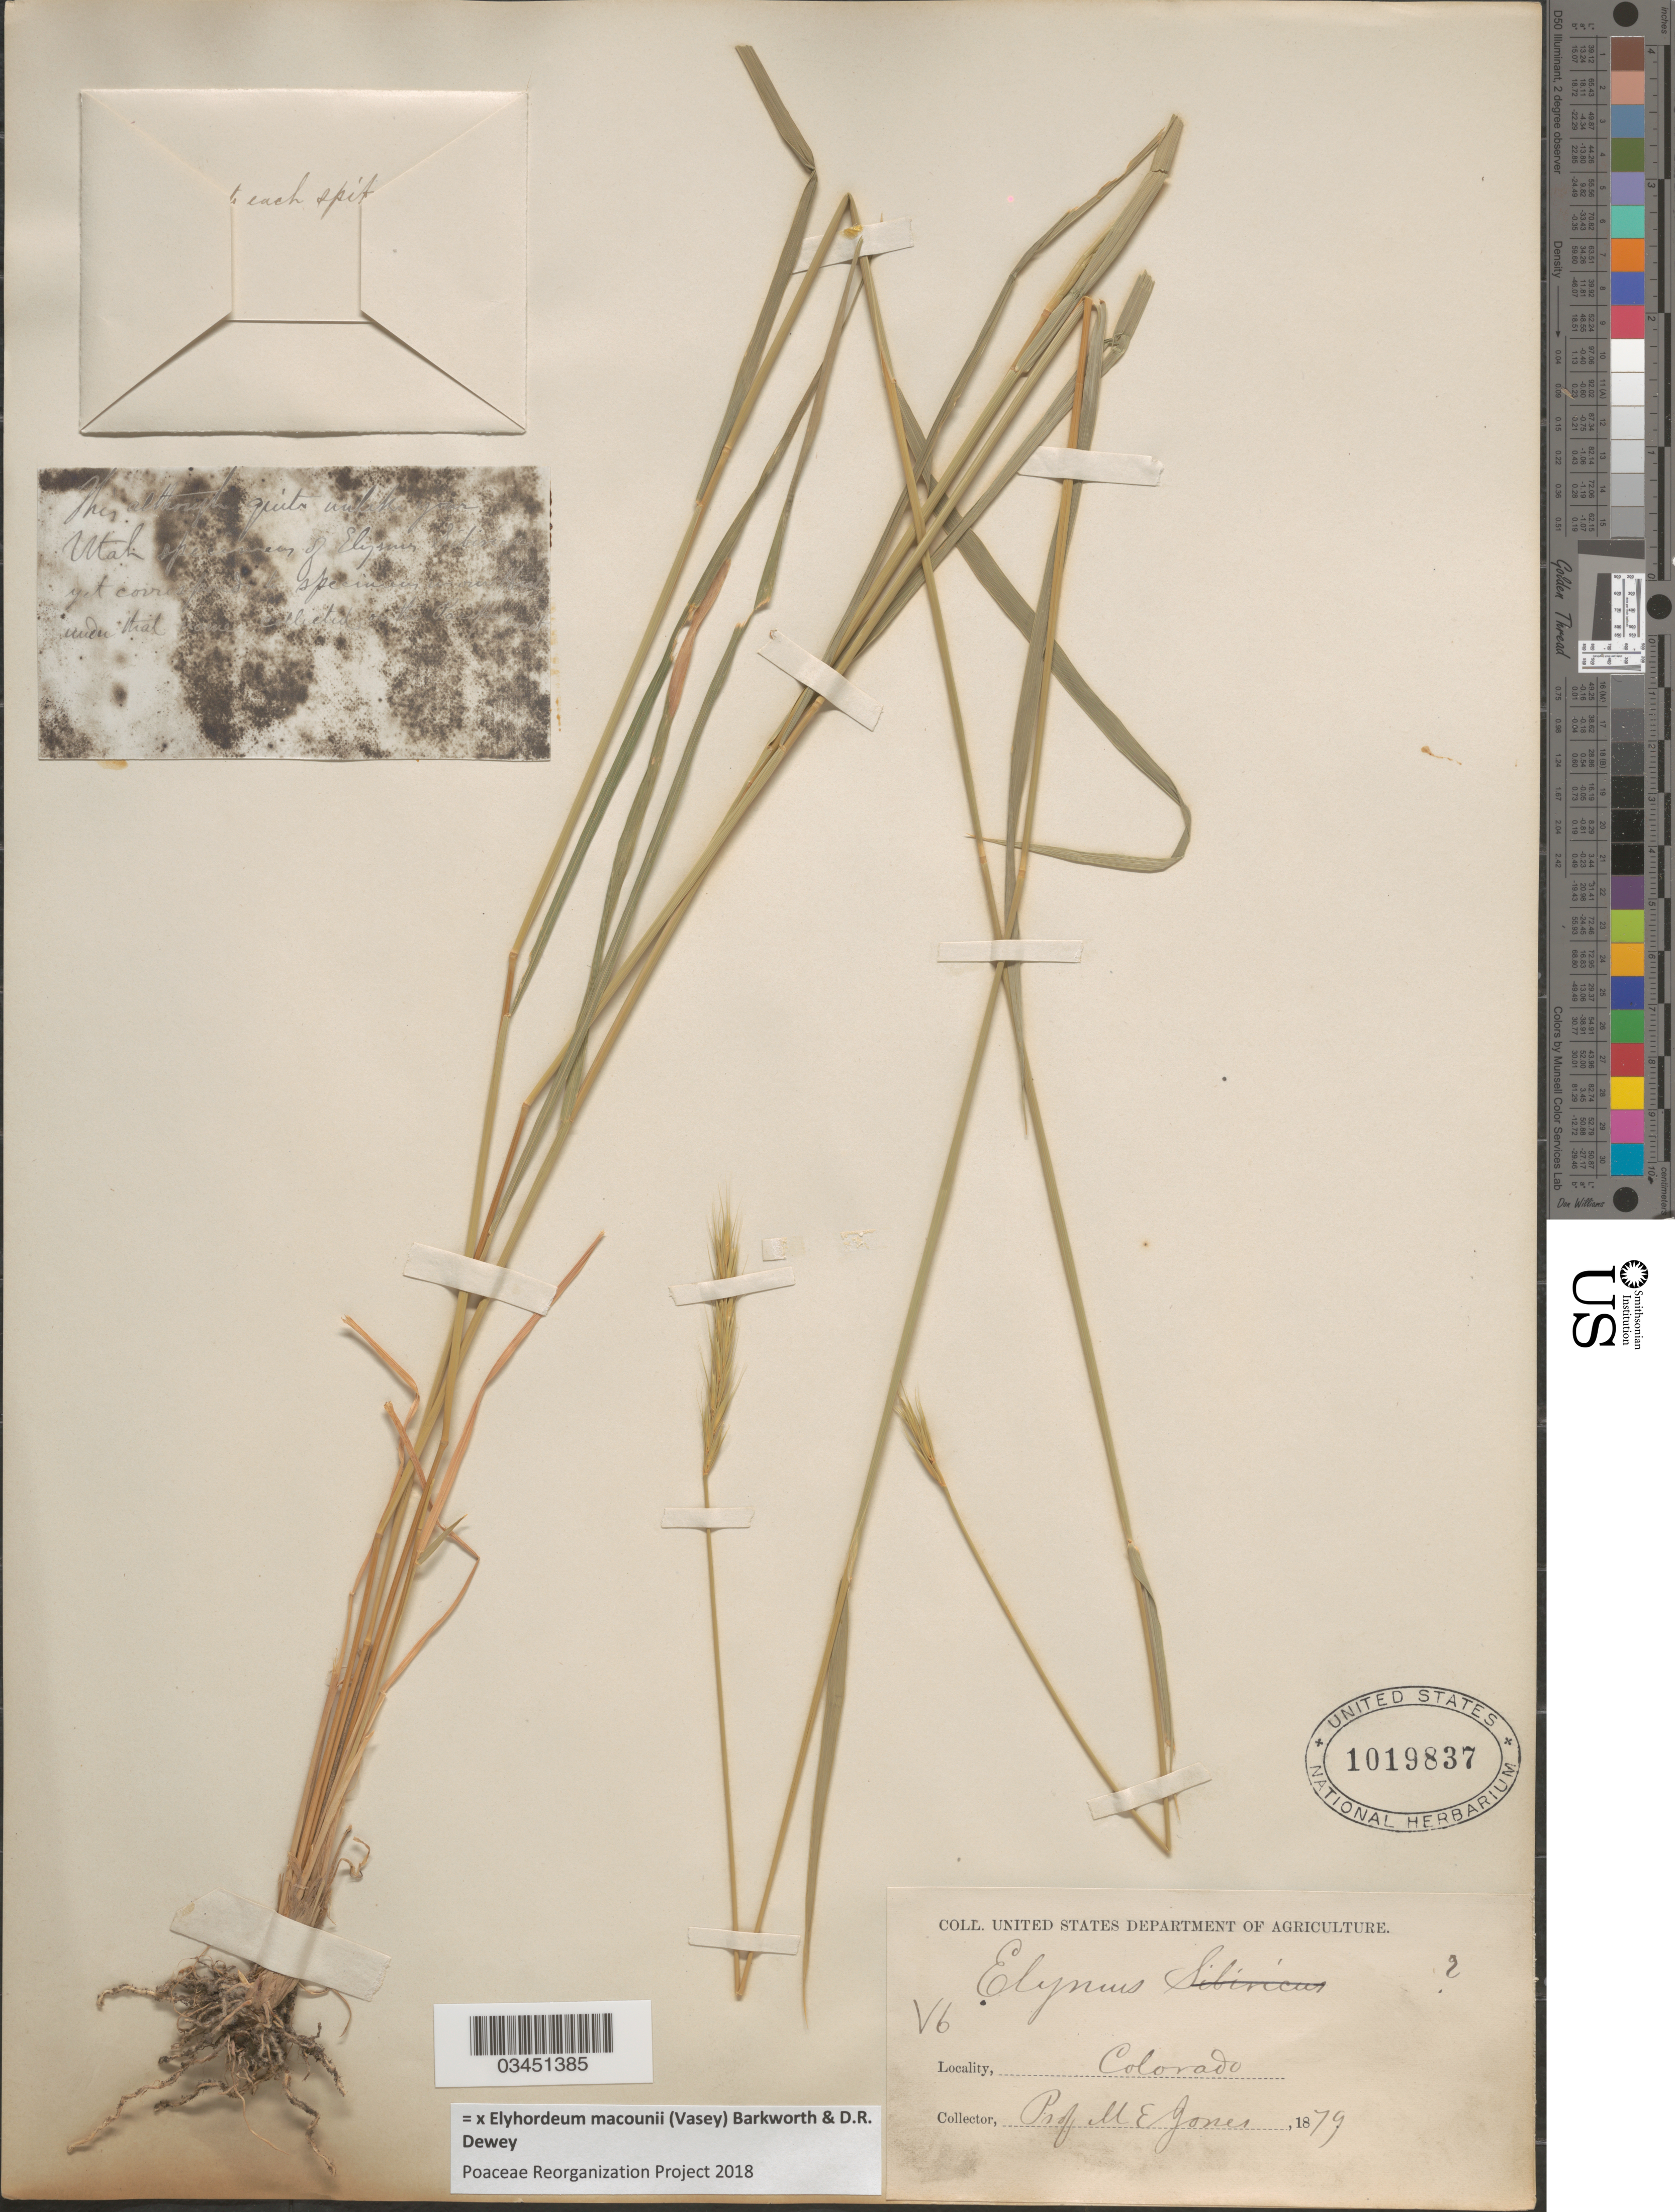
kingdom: Plantae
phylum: Tracheophyta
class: Liliopsida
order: Poales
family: Poaceae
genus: Elyhordeum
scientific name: x Elyhordeum macounii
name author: (Vasey) Barkworth & Dewey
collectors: M. E. Jones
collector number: V6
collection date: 1879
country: United States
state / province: Colorado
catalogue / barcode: US 1019837